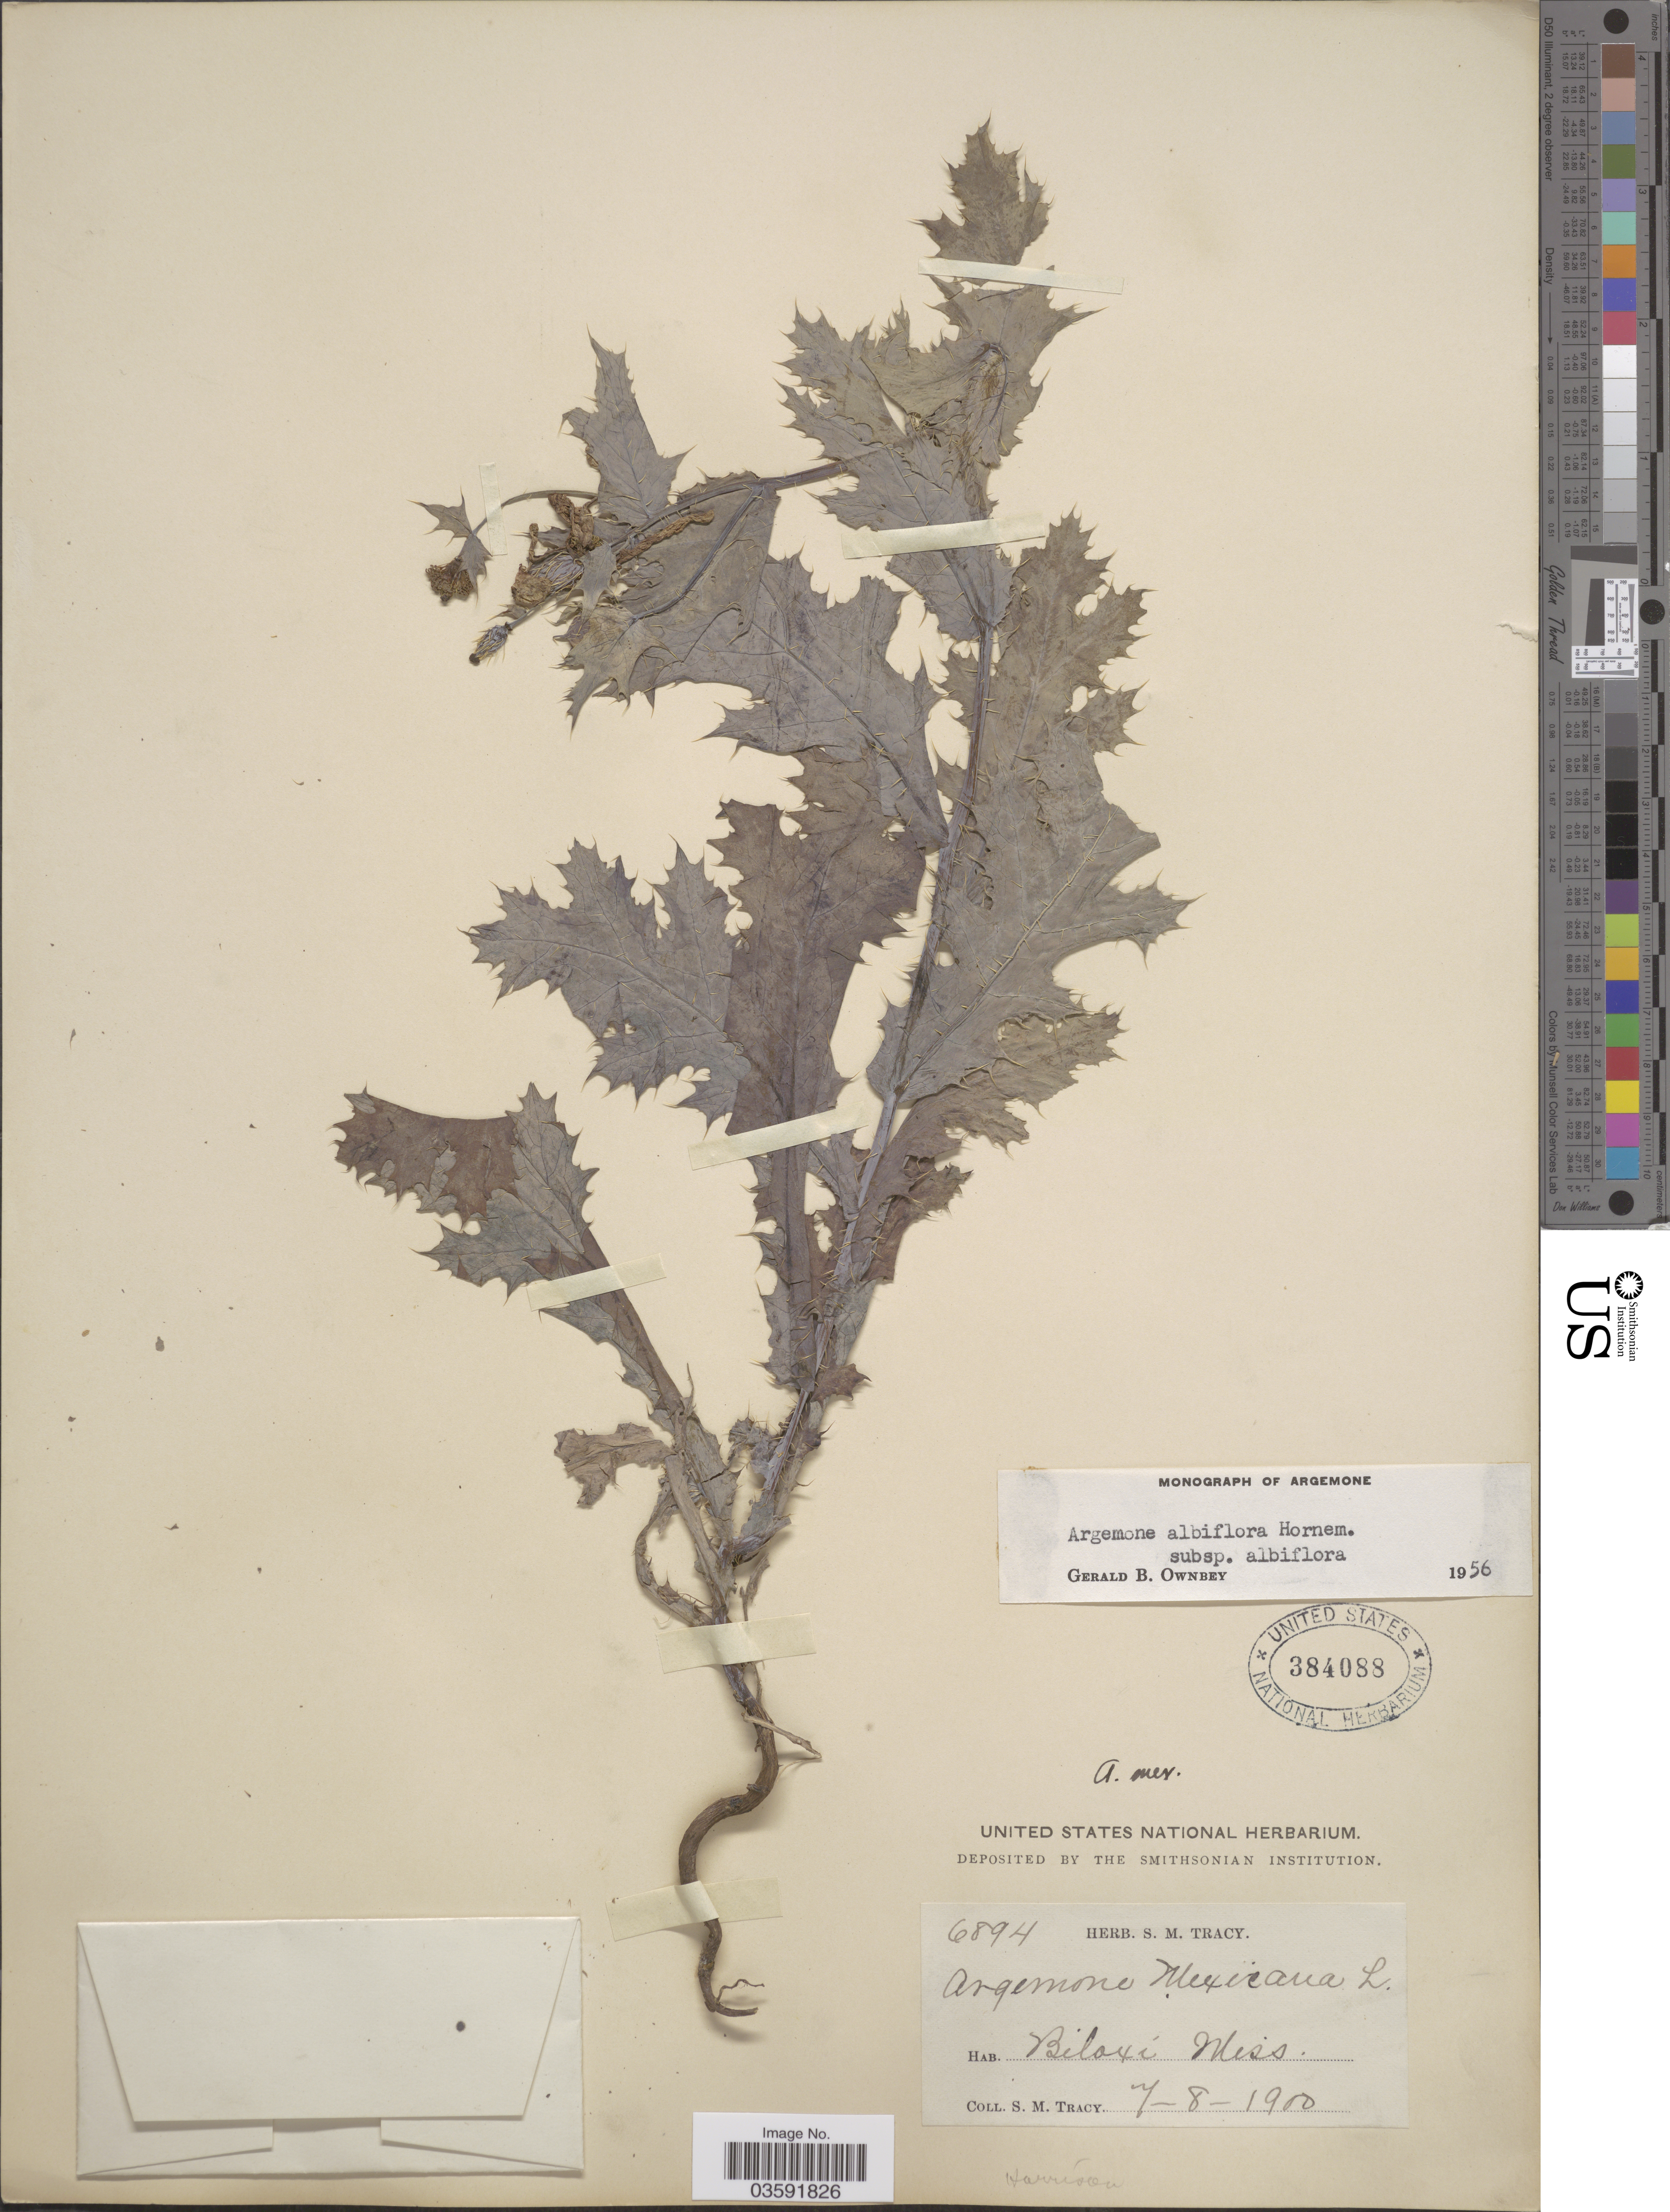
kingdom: Plantae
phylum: Tracheophyta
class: Magnoliopsida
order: Ranunculales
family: Papaveraceae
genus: Argemone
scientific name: Argemone albiflora subsp. albiflora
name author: Hornem.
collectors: S. M. Tracy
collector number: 6894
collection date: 1900-07-08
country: United States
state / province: Mississippi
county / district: Harrison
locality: Biloxi. Harrison.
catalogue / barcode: US 384088